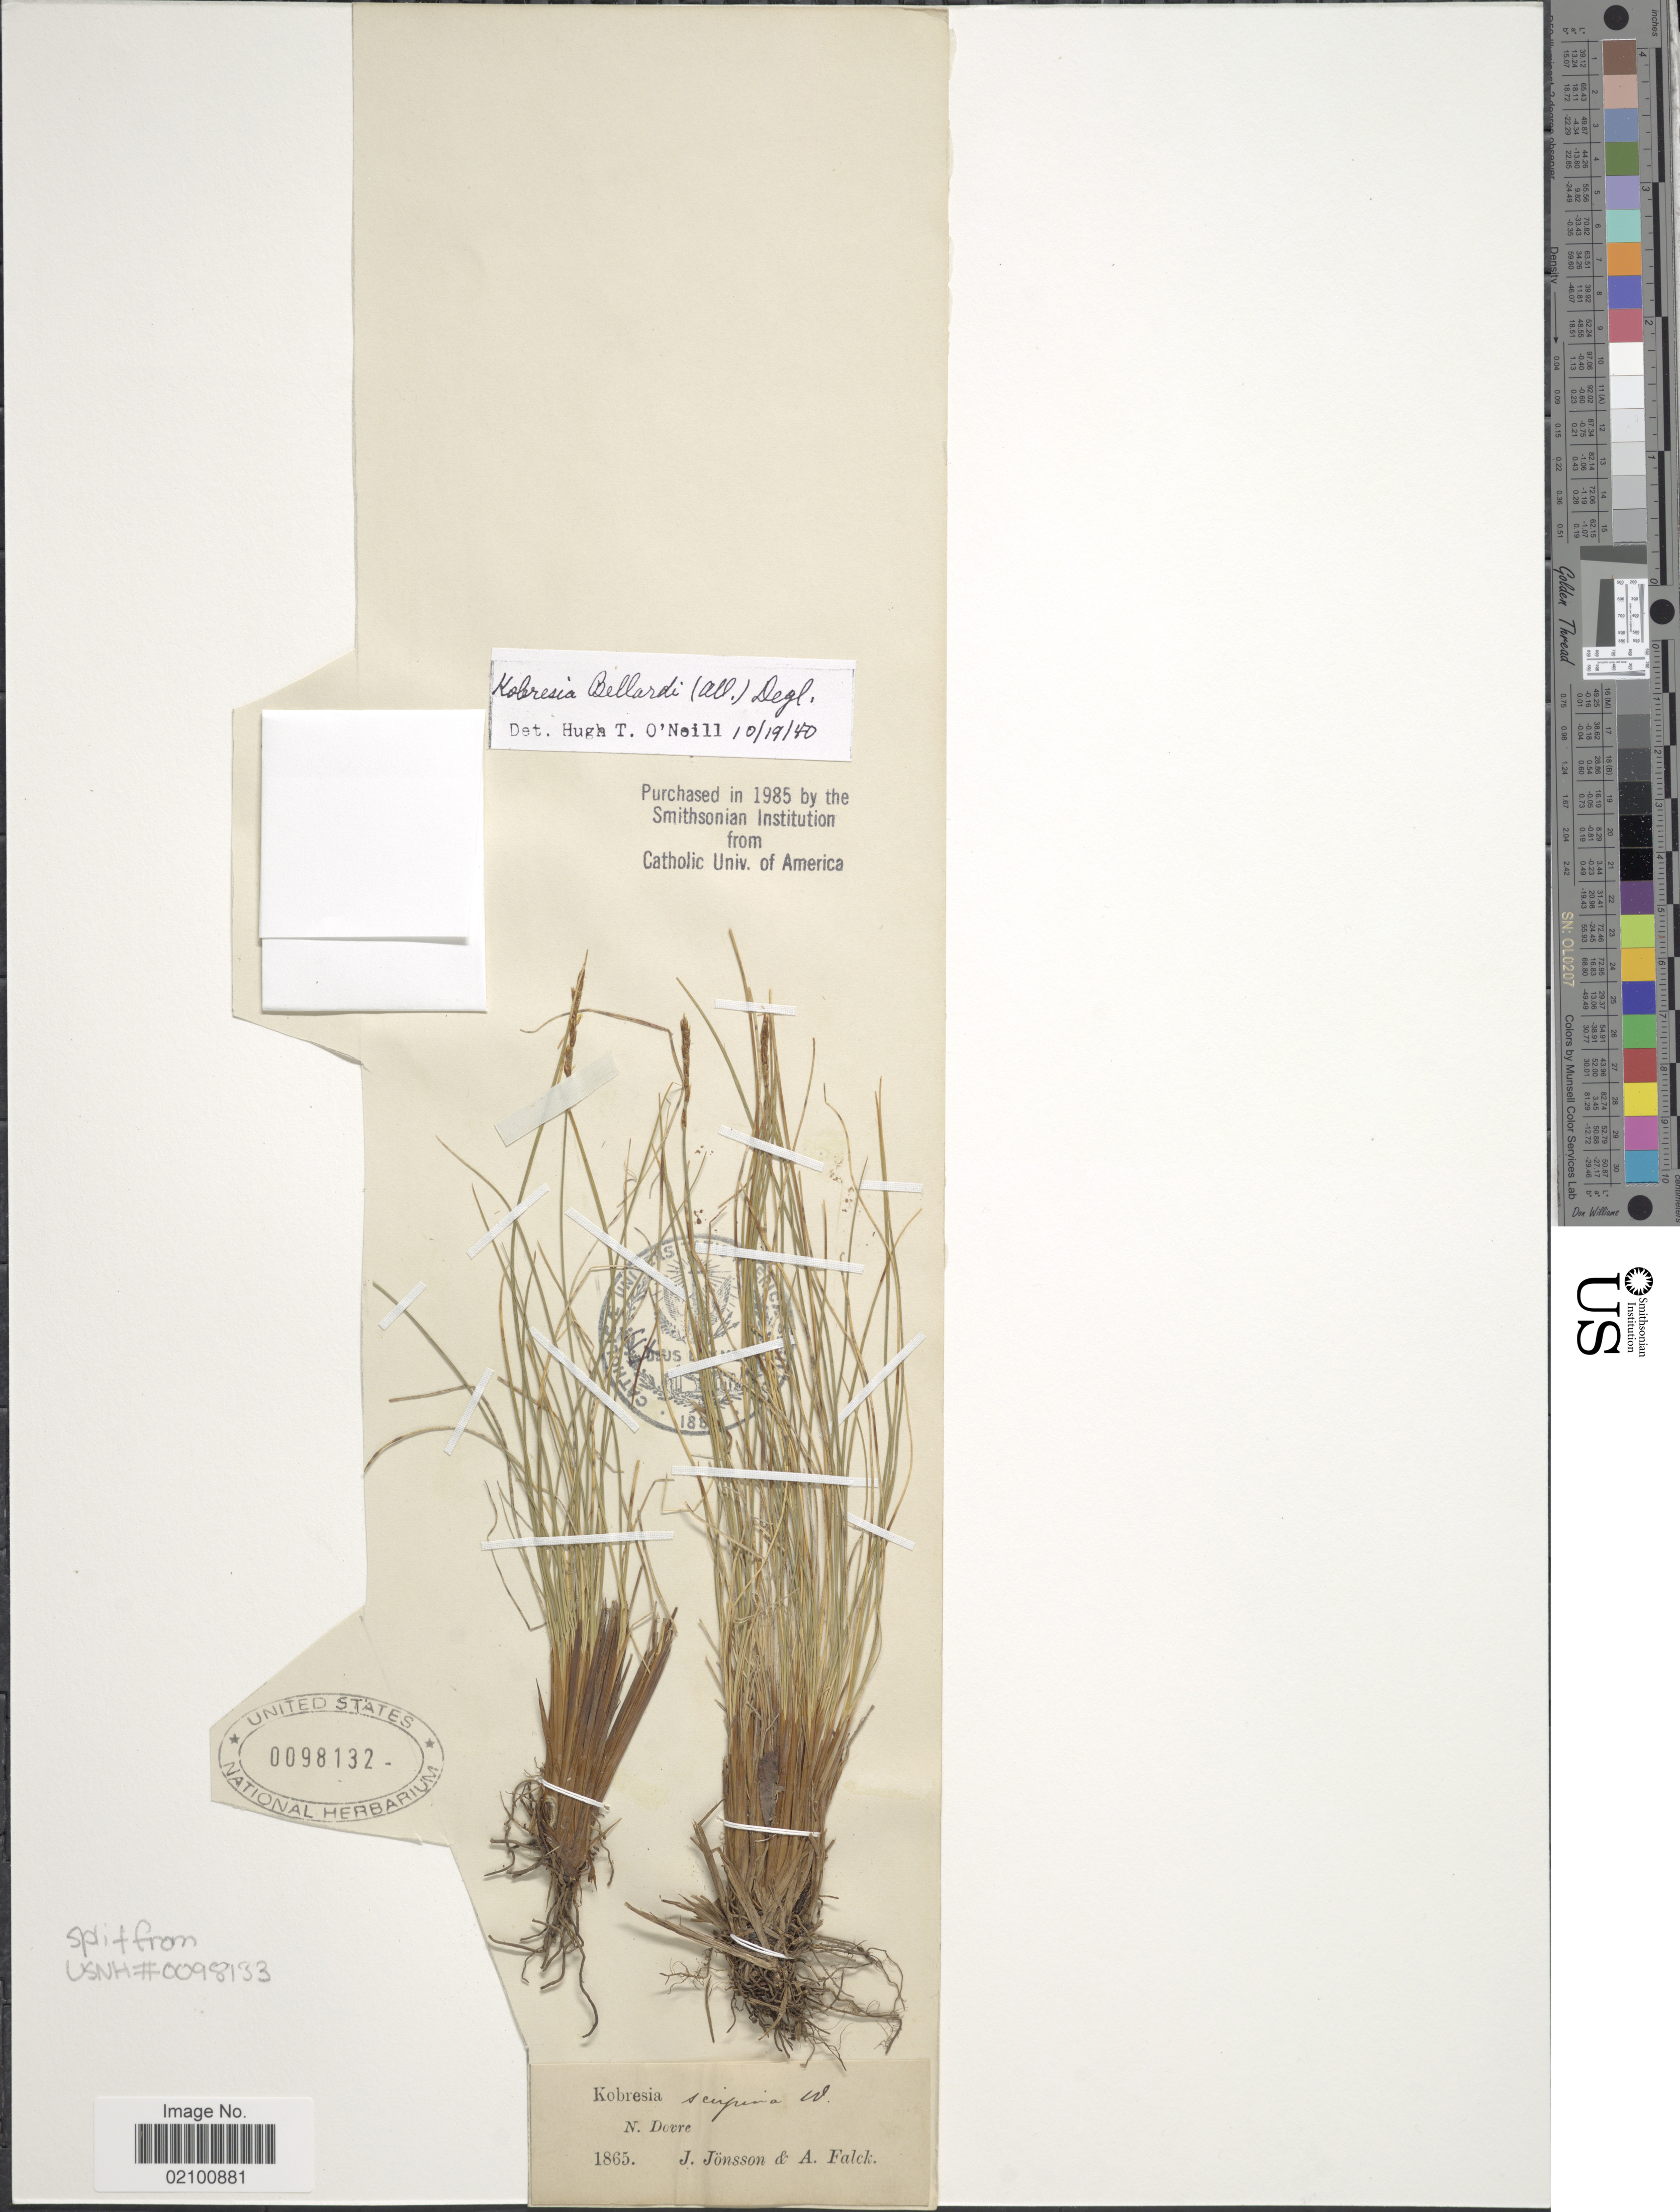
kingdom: Plantae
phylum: Tracheophyta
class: Liliopsida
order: Poales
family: Cyperaceae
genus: Carex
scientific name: Carex myosuroides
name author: Vill.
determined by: Strong, M. T., (US), Smithsonian Institution - National Museum of Natural History (UNITED STATES)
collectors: J. Jonsson & A. Falck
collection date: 1865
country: Norway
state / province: Oppland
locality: N. Dovre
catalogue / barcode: US 98132